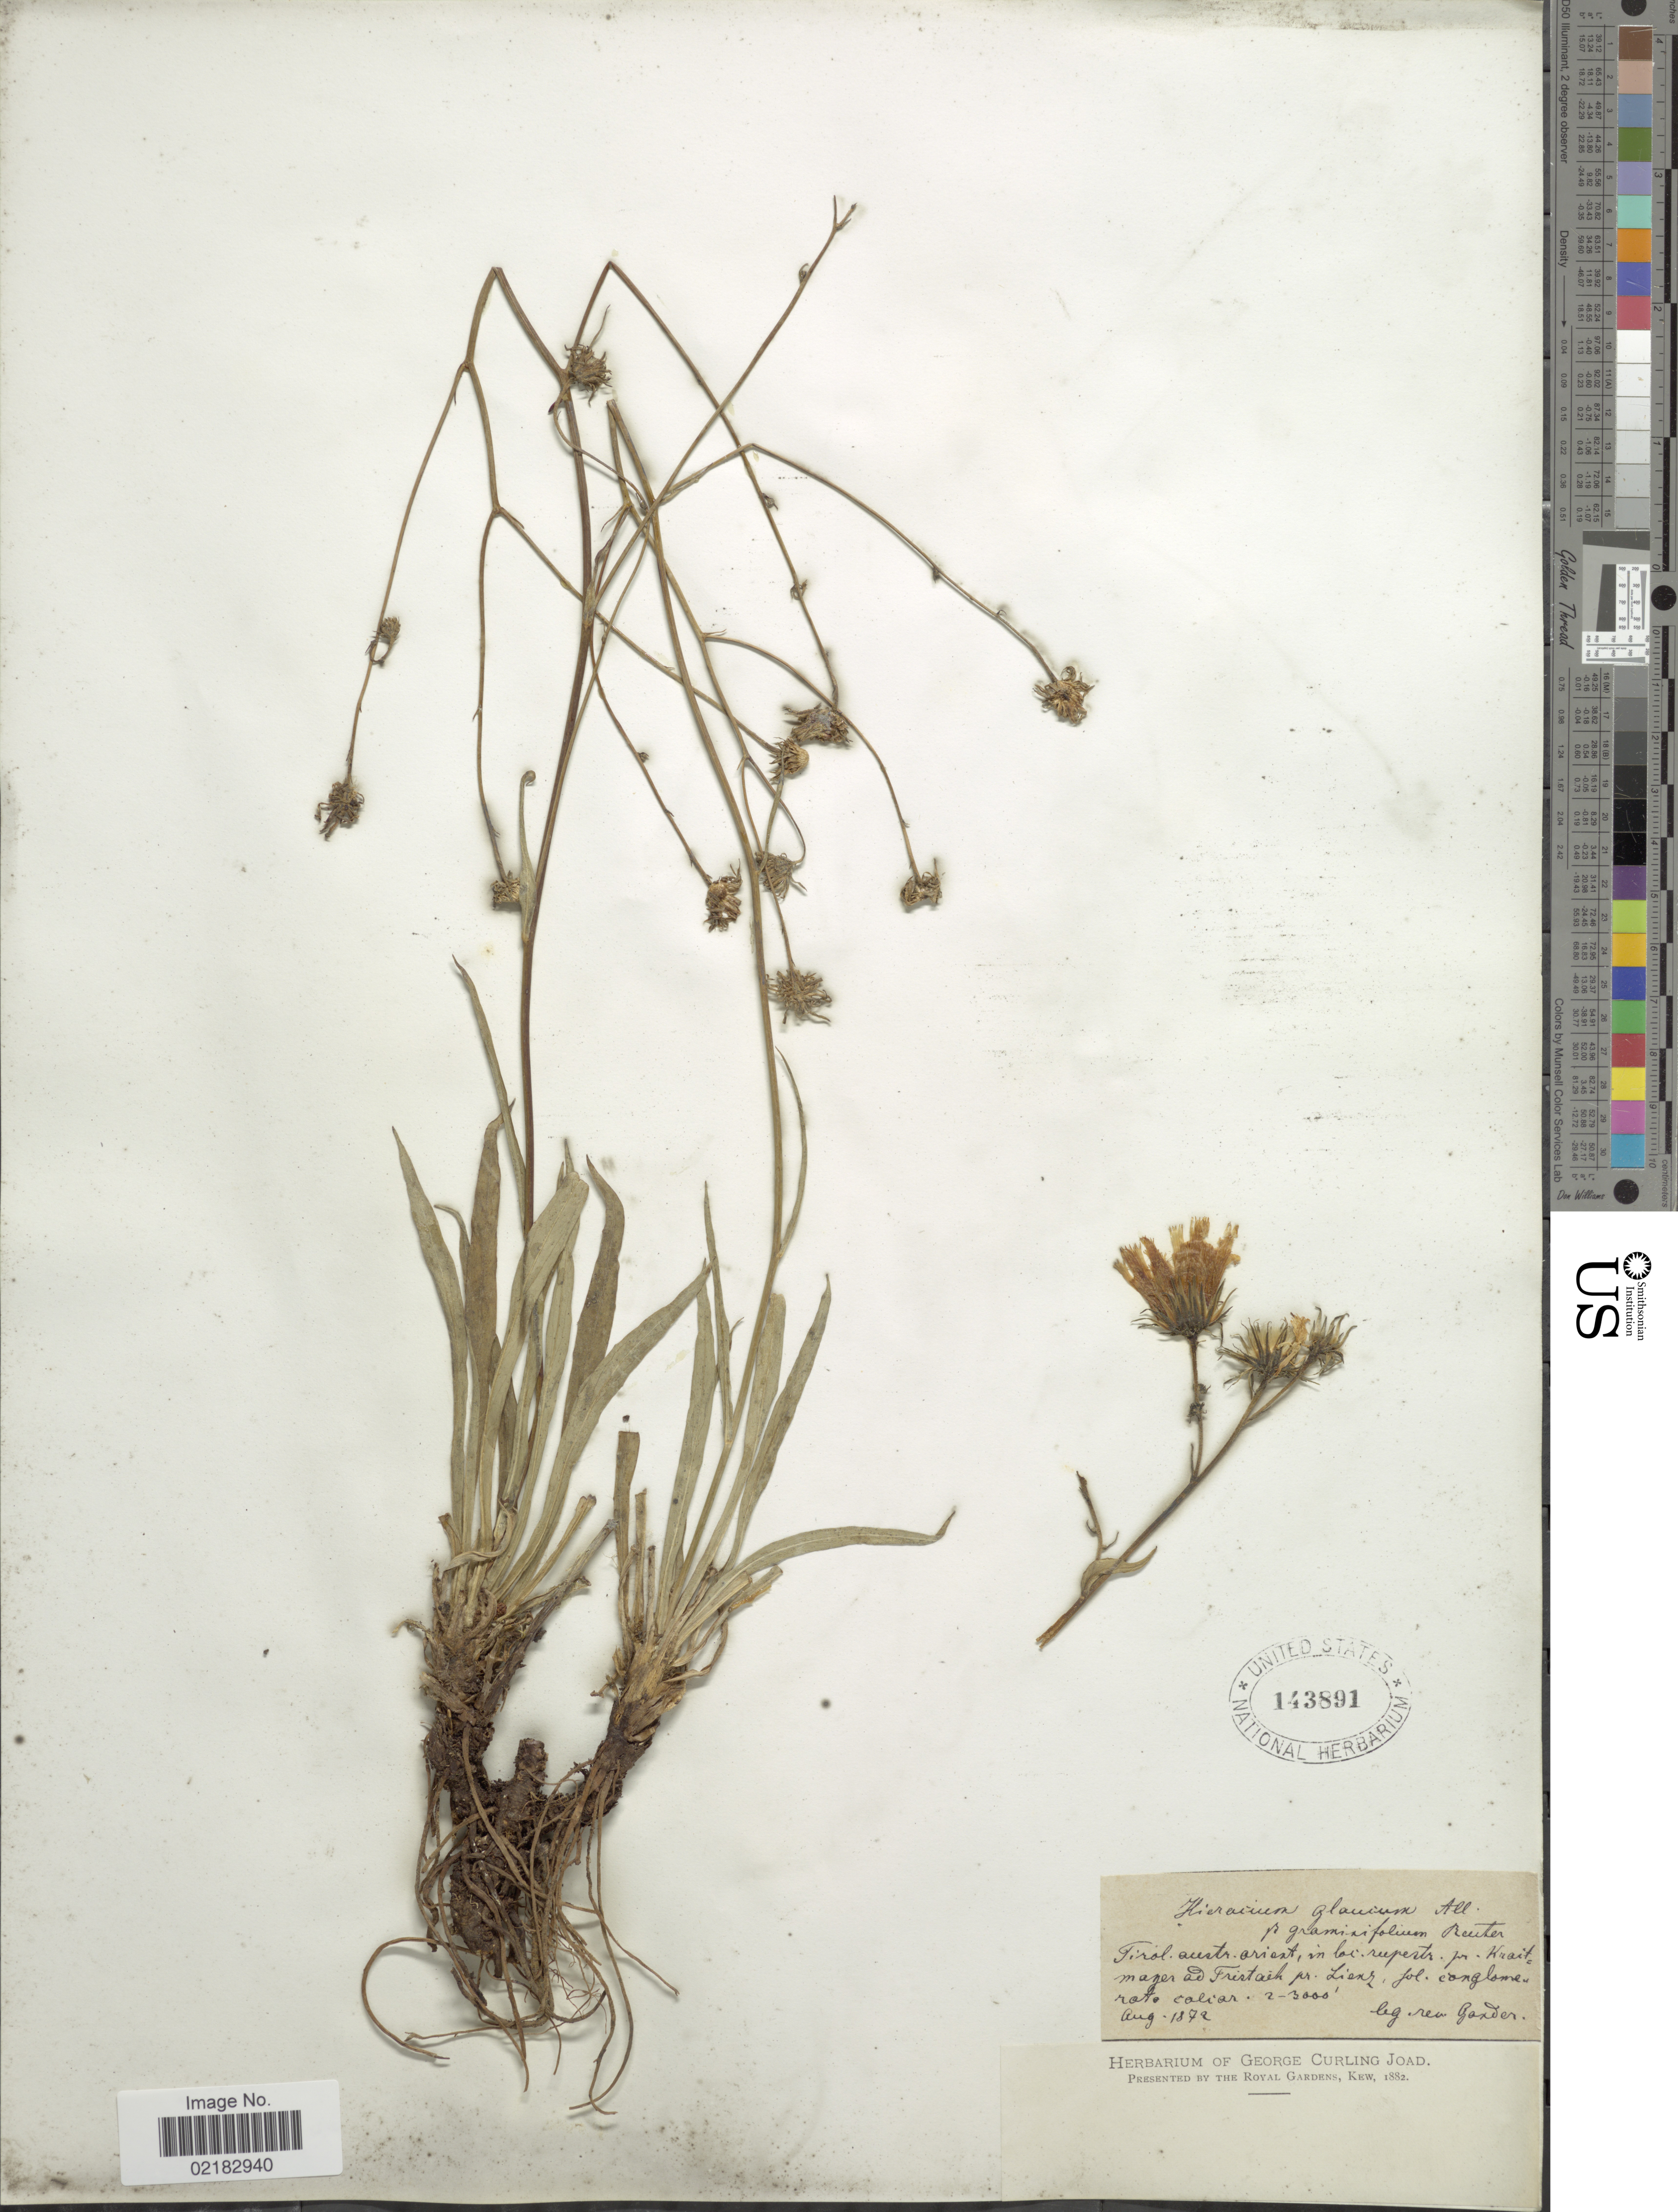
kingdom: Plantae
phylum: Tracheophyta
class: Magnoliopsida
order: Asterales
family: Asteraceae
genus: Hieracium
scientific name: Hieracium glaucum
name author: All.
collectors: -- Gander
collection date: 1872-08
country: Austria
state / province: Tirol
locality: Tirol austr. orient, in loc rupestz pr. Krait mazer ad Fristaih pr Lienz. fol conglome rate Calior[interpreted]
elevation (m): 2000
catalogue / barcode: US 143891